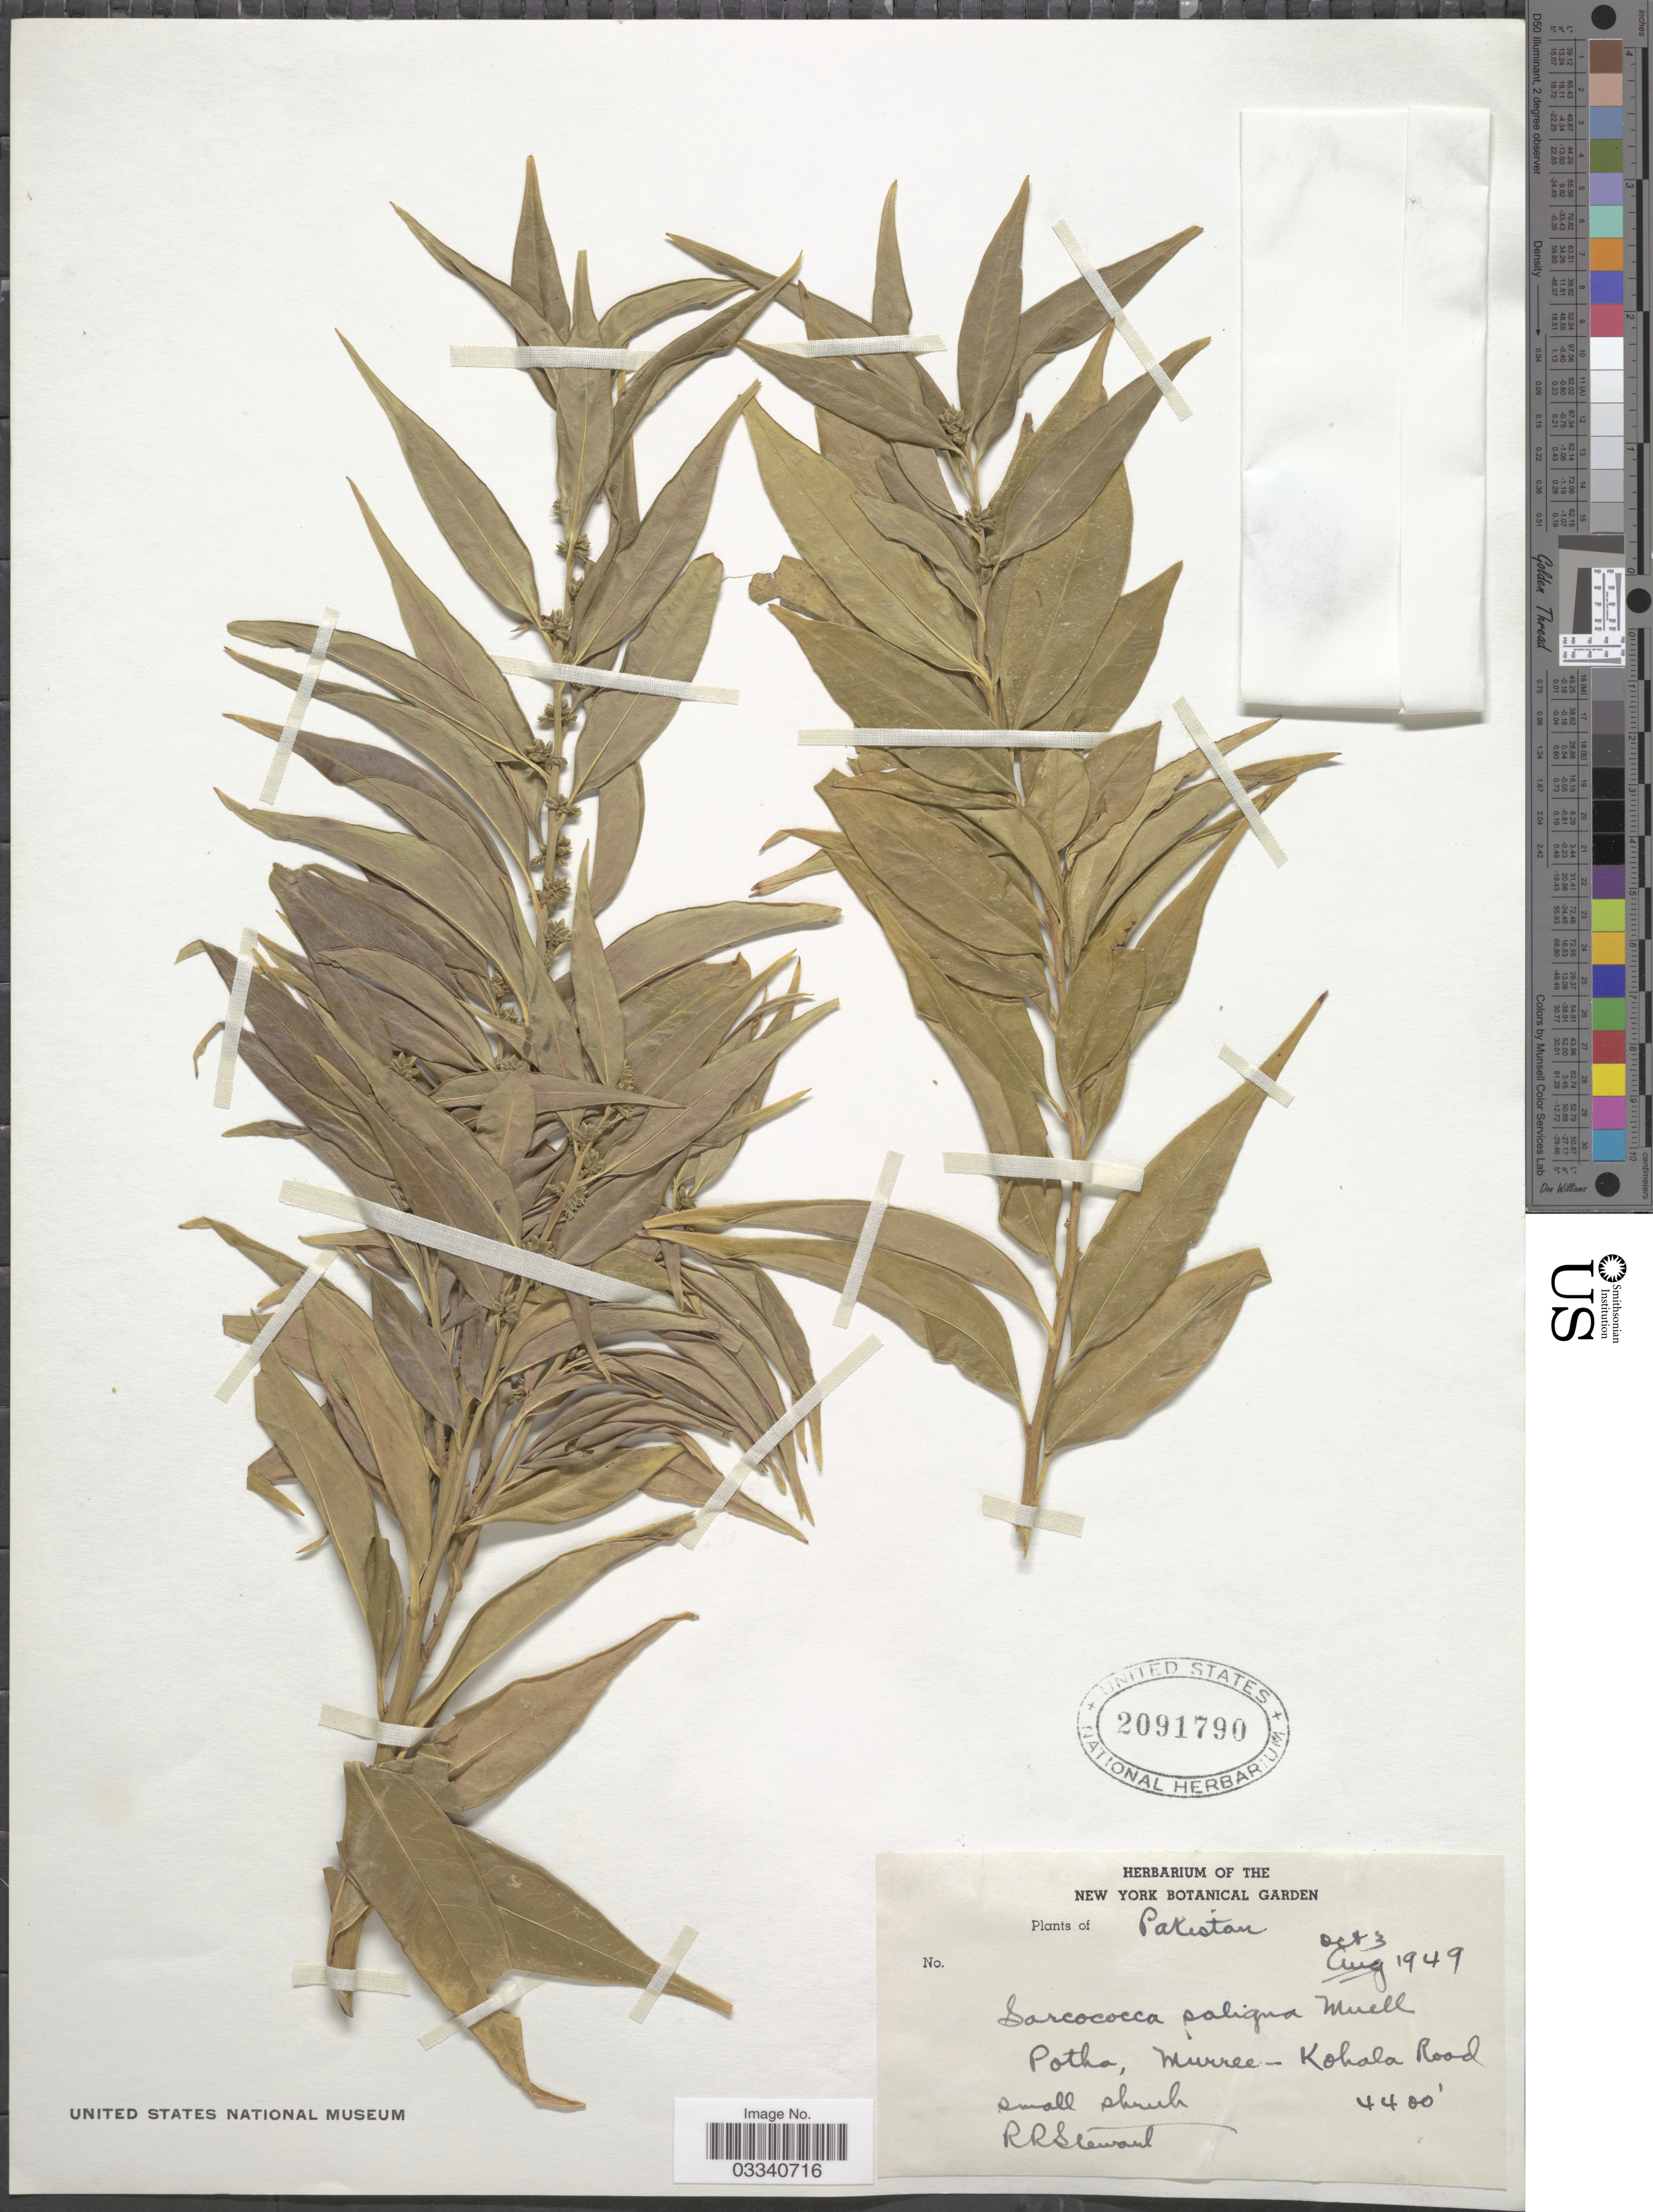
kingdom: Plantae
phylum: Tracheophyta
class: Magnoliopsida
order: Buxales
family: Buxaceae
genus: Sarcococca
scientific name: Sarcococca saligna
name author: (D. Don) Müll. Arg.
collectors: R. Stewart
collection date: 1949-10-03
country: Pakistan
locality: Potha, Murree-Kophala Road.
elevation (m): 1341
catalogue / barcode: US 2091790